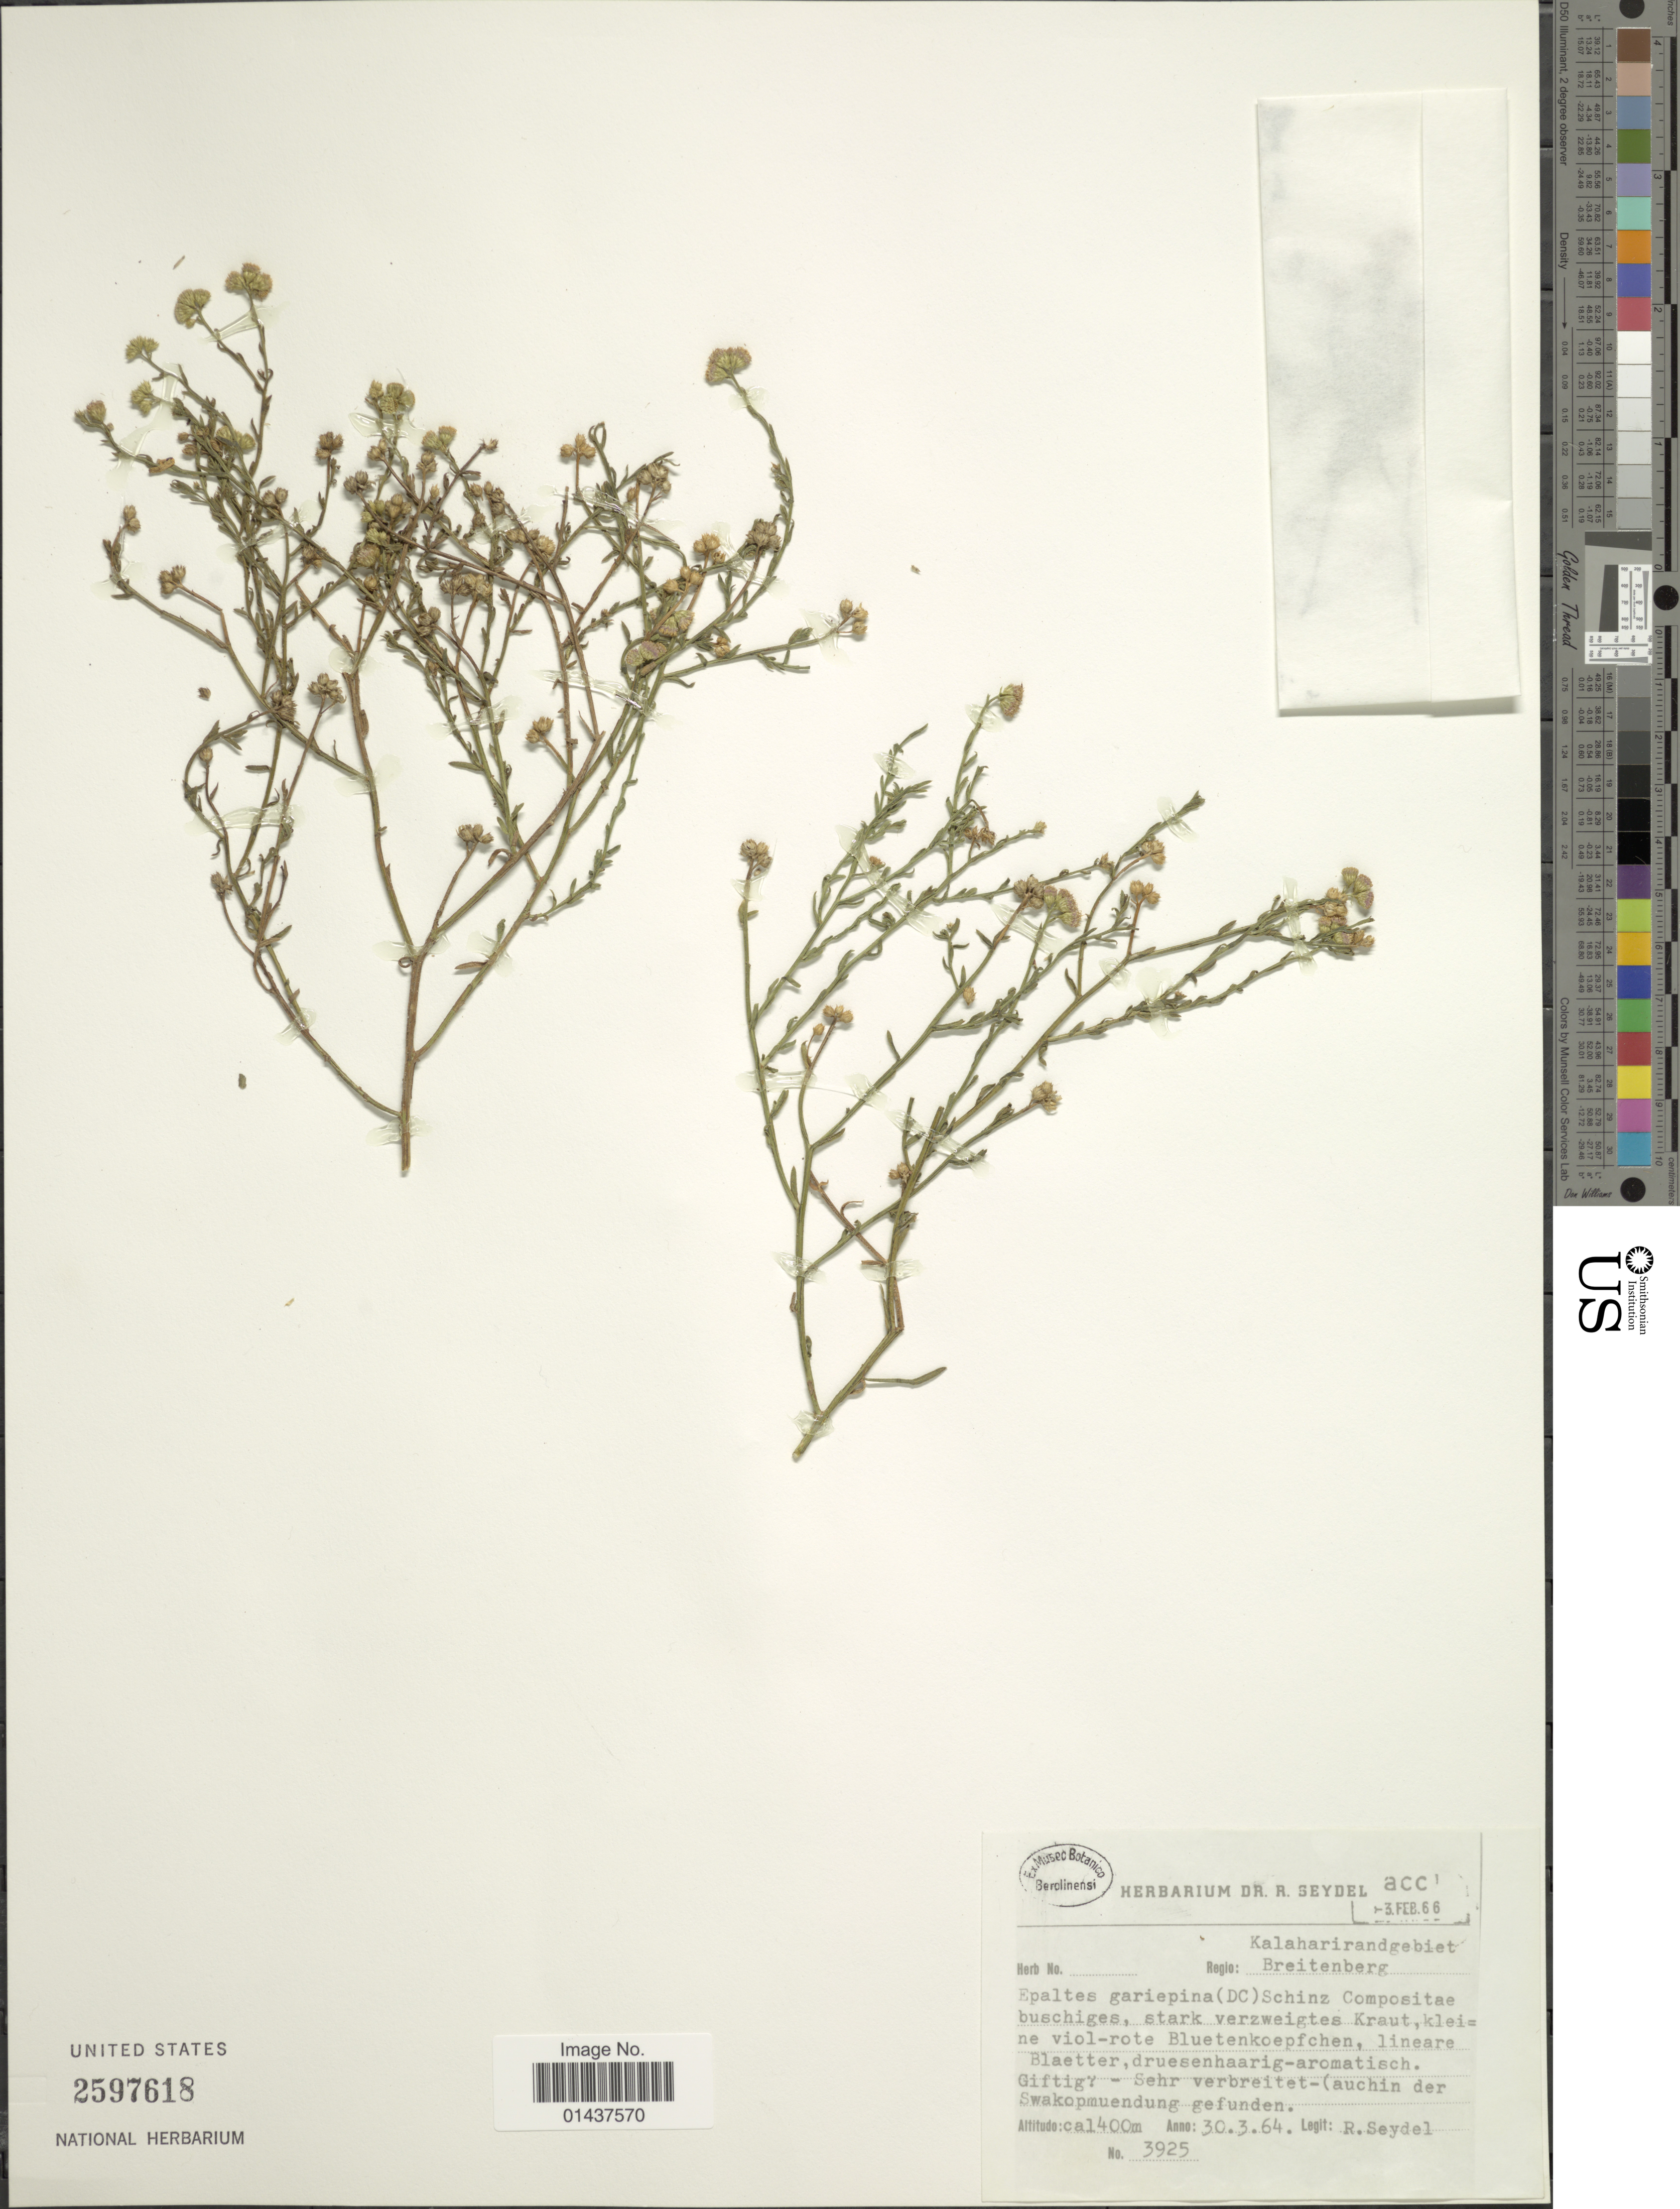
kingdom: Plantae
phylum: Tracheophyta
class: Magnoliopsida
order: Asterales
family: Asteraceae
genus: Epaltes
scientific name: Epaltes gariepina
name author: (DC.) Steetz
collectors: R. Seydel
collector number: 3925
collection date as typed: Transcribed d/m/y: 30/3/64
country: Namibia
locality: Regio Kalaharirandgebiet Breitenberg, Sehr verbreitet-(auchin der Swakopmund gefunden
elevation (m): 1400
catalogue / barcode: US 2597618